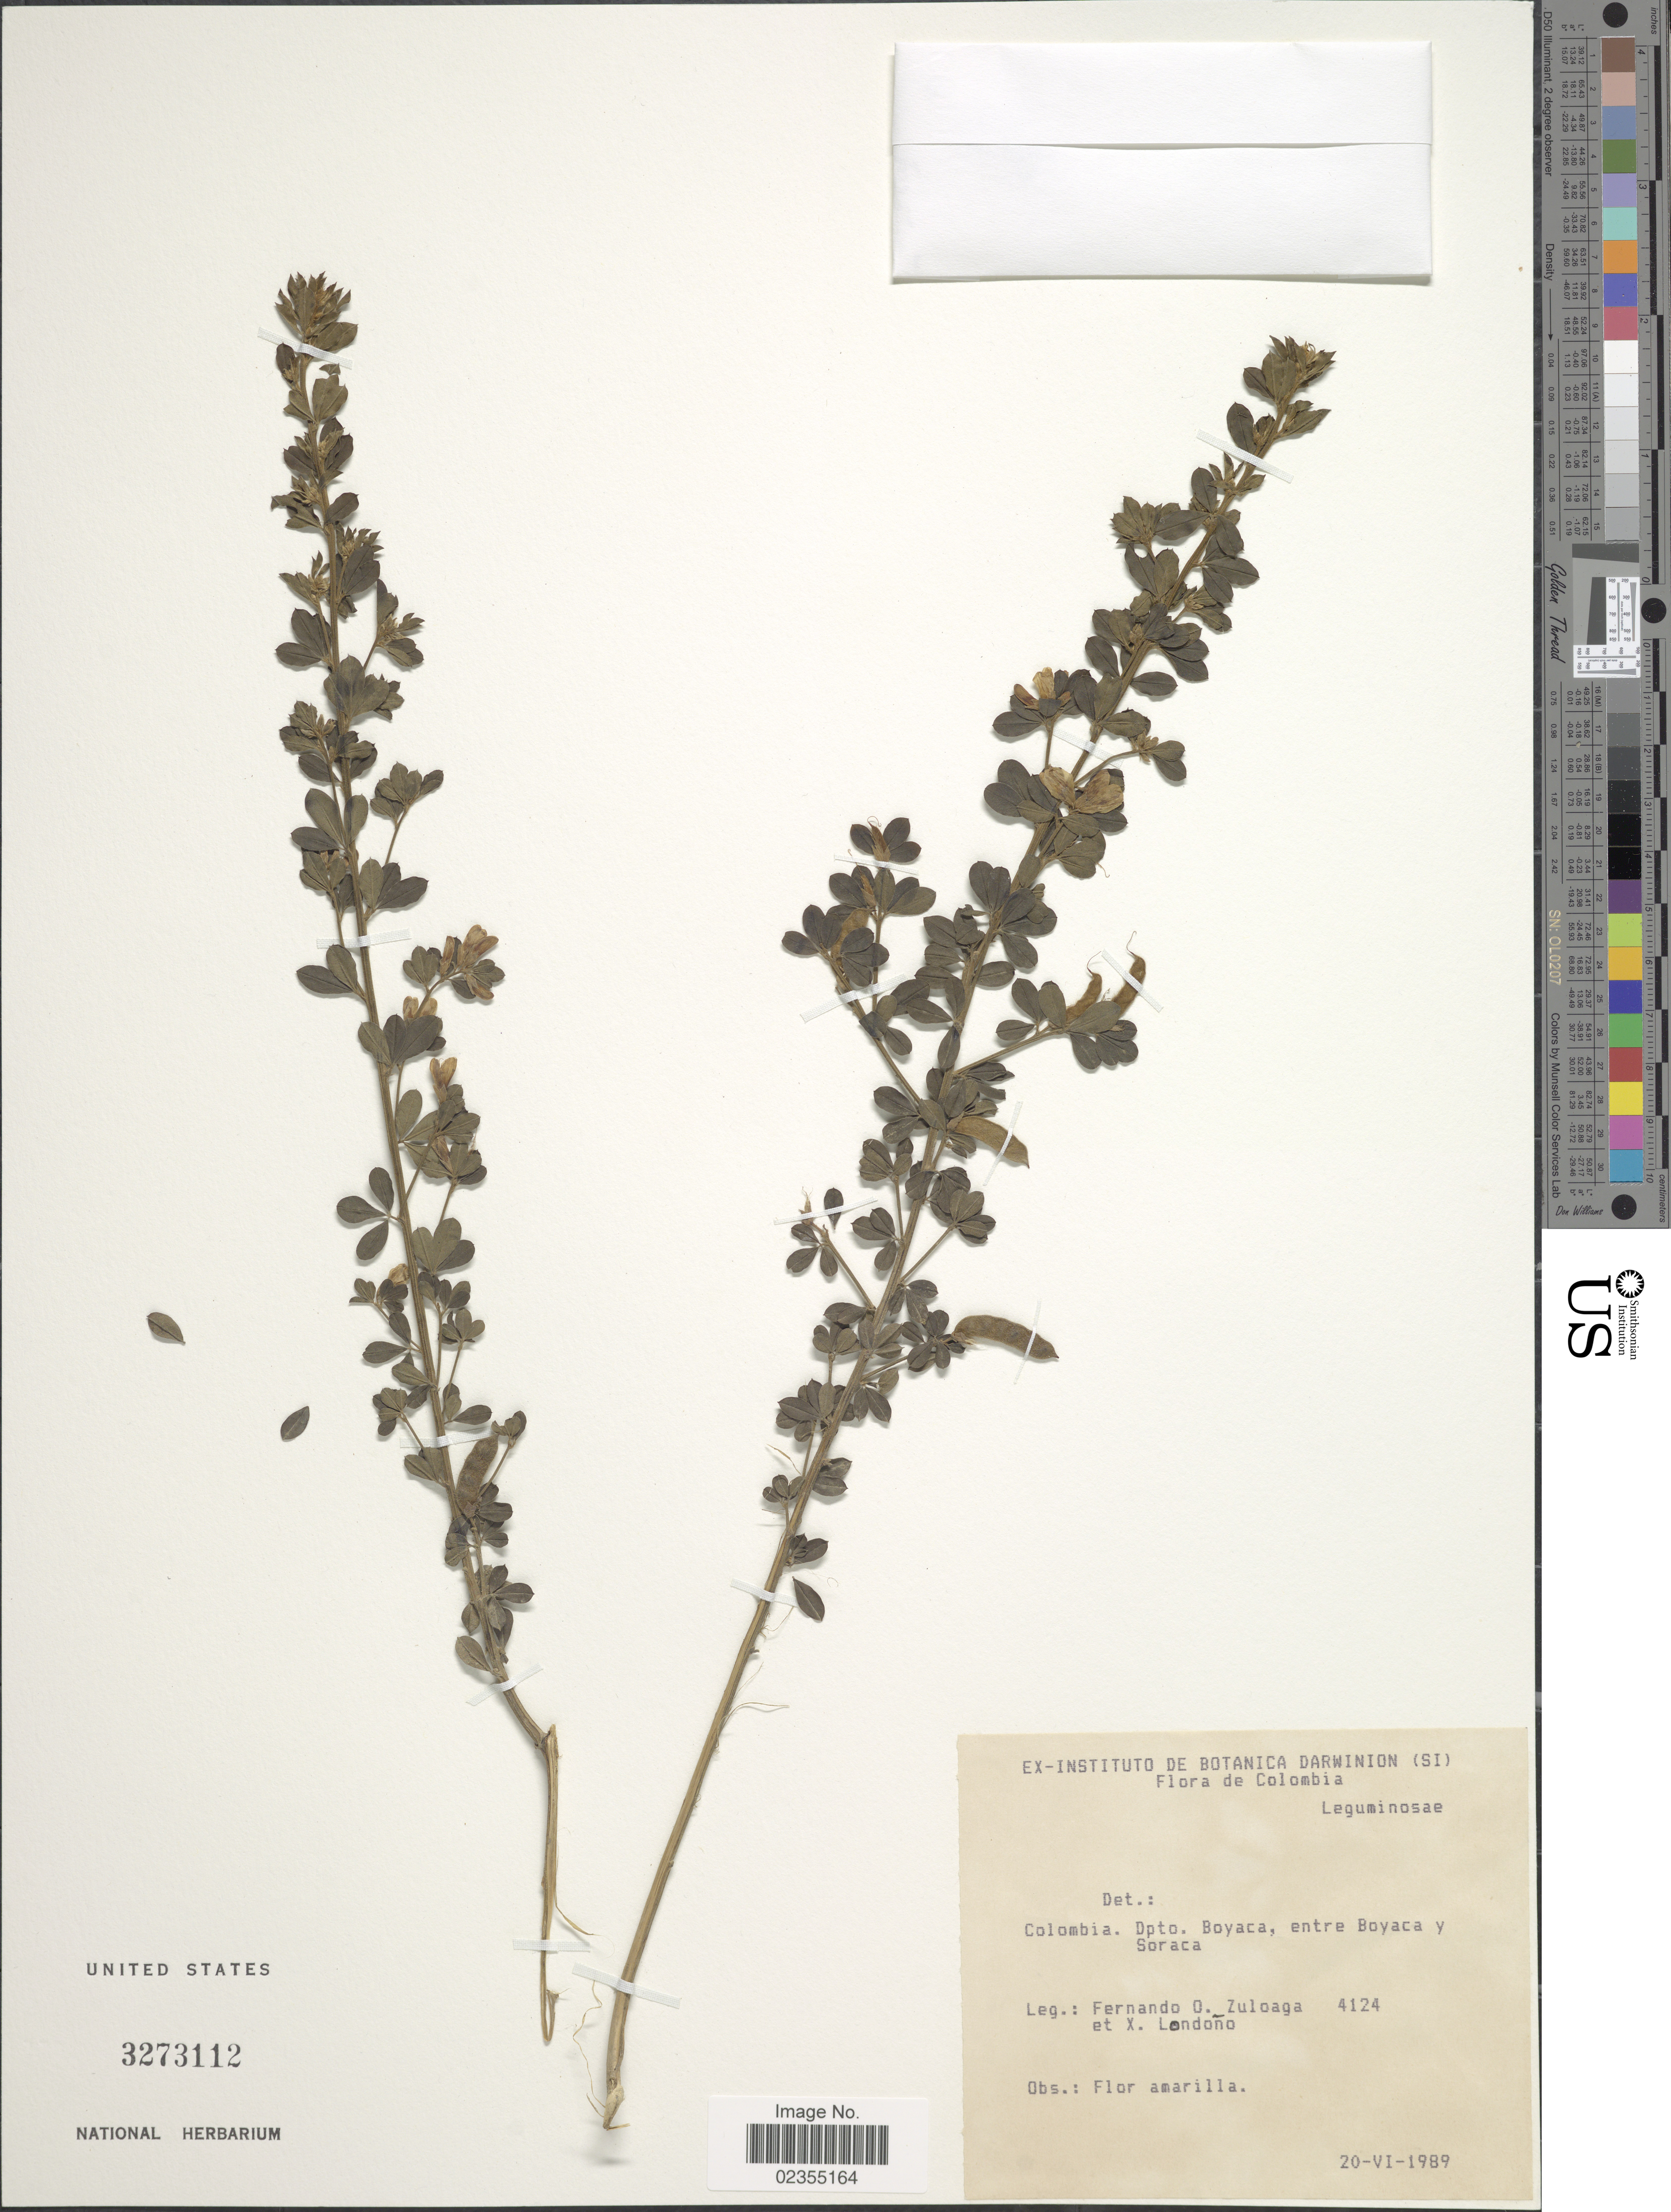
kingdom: Plantae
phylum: Tracheophyta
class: Magnoliopsida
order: Fabales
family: Fabaceae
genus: Genista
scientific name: Genista monspessulana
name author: (L.) L.A.S. Johnson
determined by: Neill, David Alan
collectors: F. O. Zuloaga & X. Londoño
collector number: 4124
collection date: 1989-06-20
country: Colombia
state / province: Boyacá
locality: Dpto. Boyaca, entre Boyaca y Soraca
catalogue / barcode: US 3273112